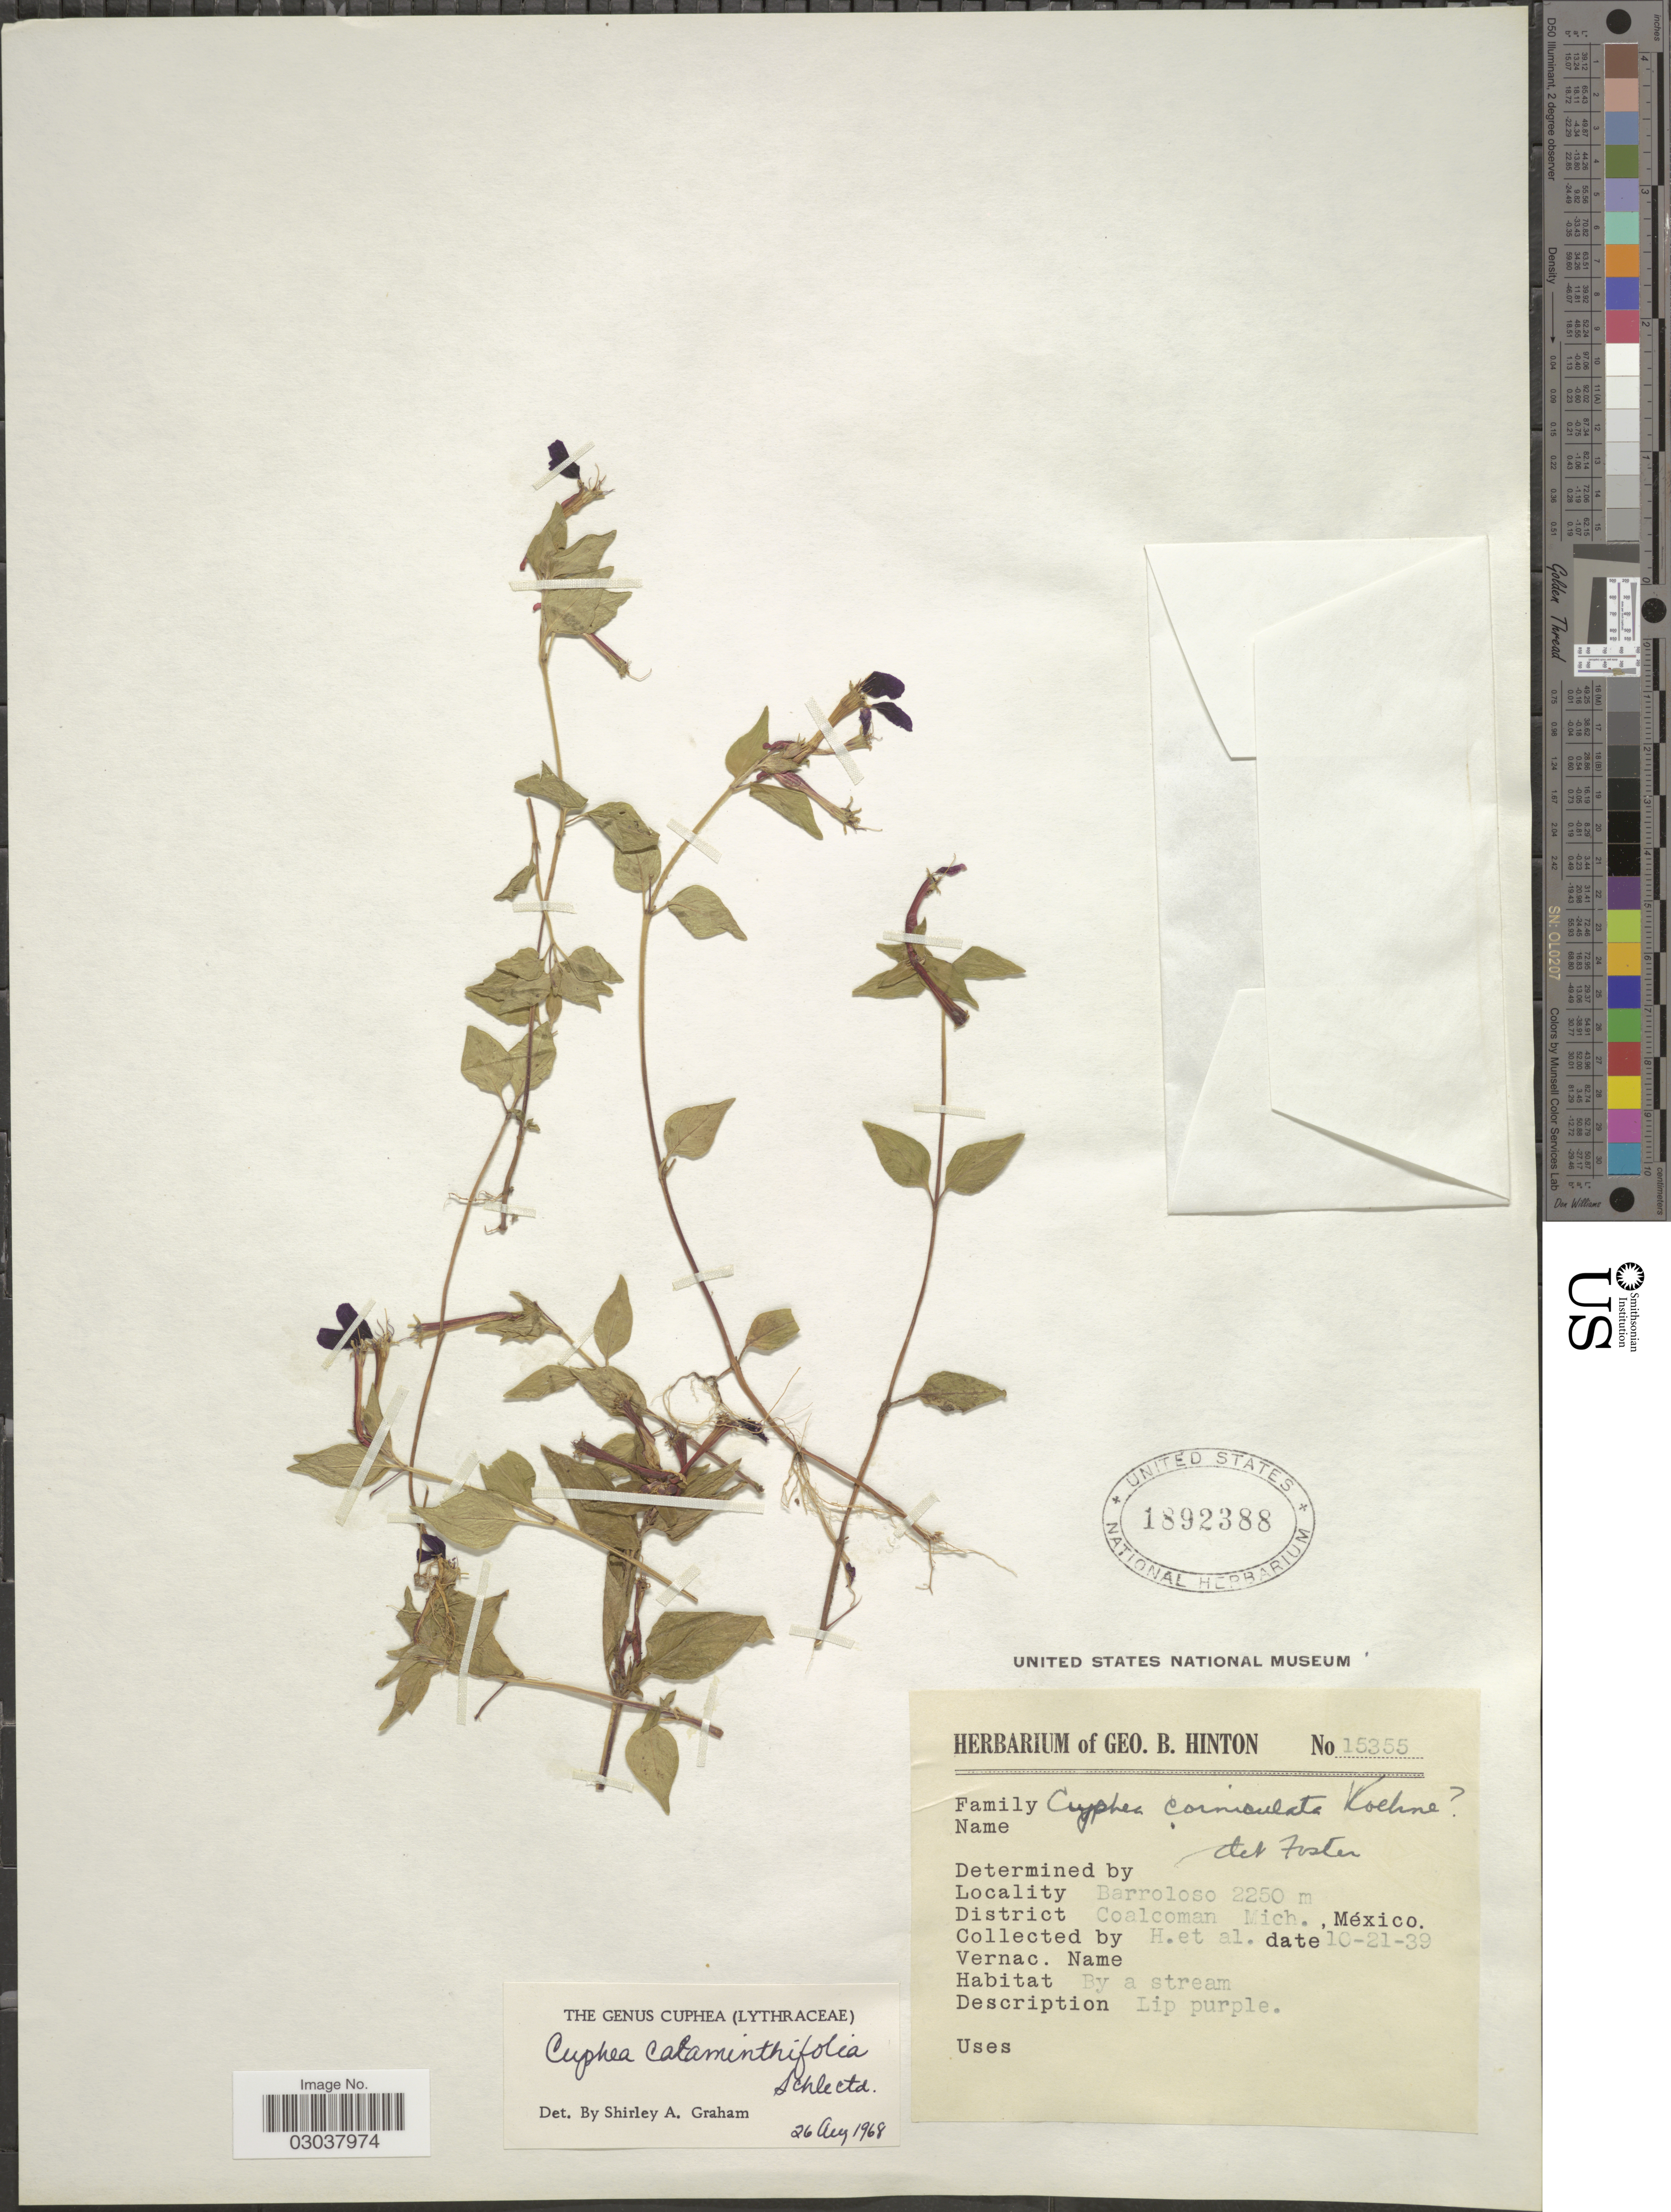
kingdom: Plantae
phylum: Tracheophyta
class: Magnoliopsida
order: Myrtales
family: Lythraceae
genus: Cuphea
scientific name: Cuphea calaminthifolia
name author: Schltdl.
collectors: G. B. Hinton & et al.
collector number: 15355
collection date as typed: Transcribed d/m/y: 21/10/39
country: Mexico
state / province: Michoacán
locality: Barroloso. District Coalcoman Mich.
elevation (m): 2250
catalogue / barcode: US 1892388